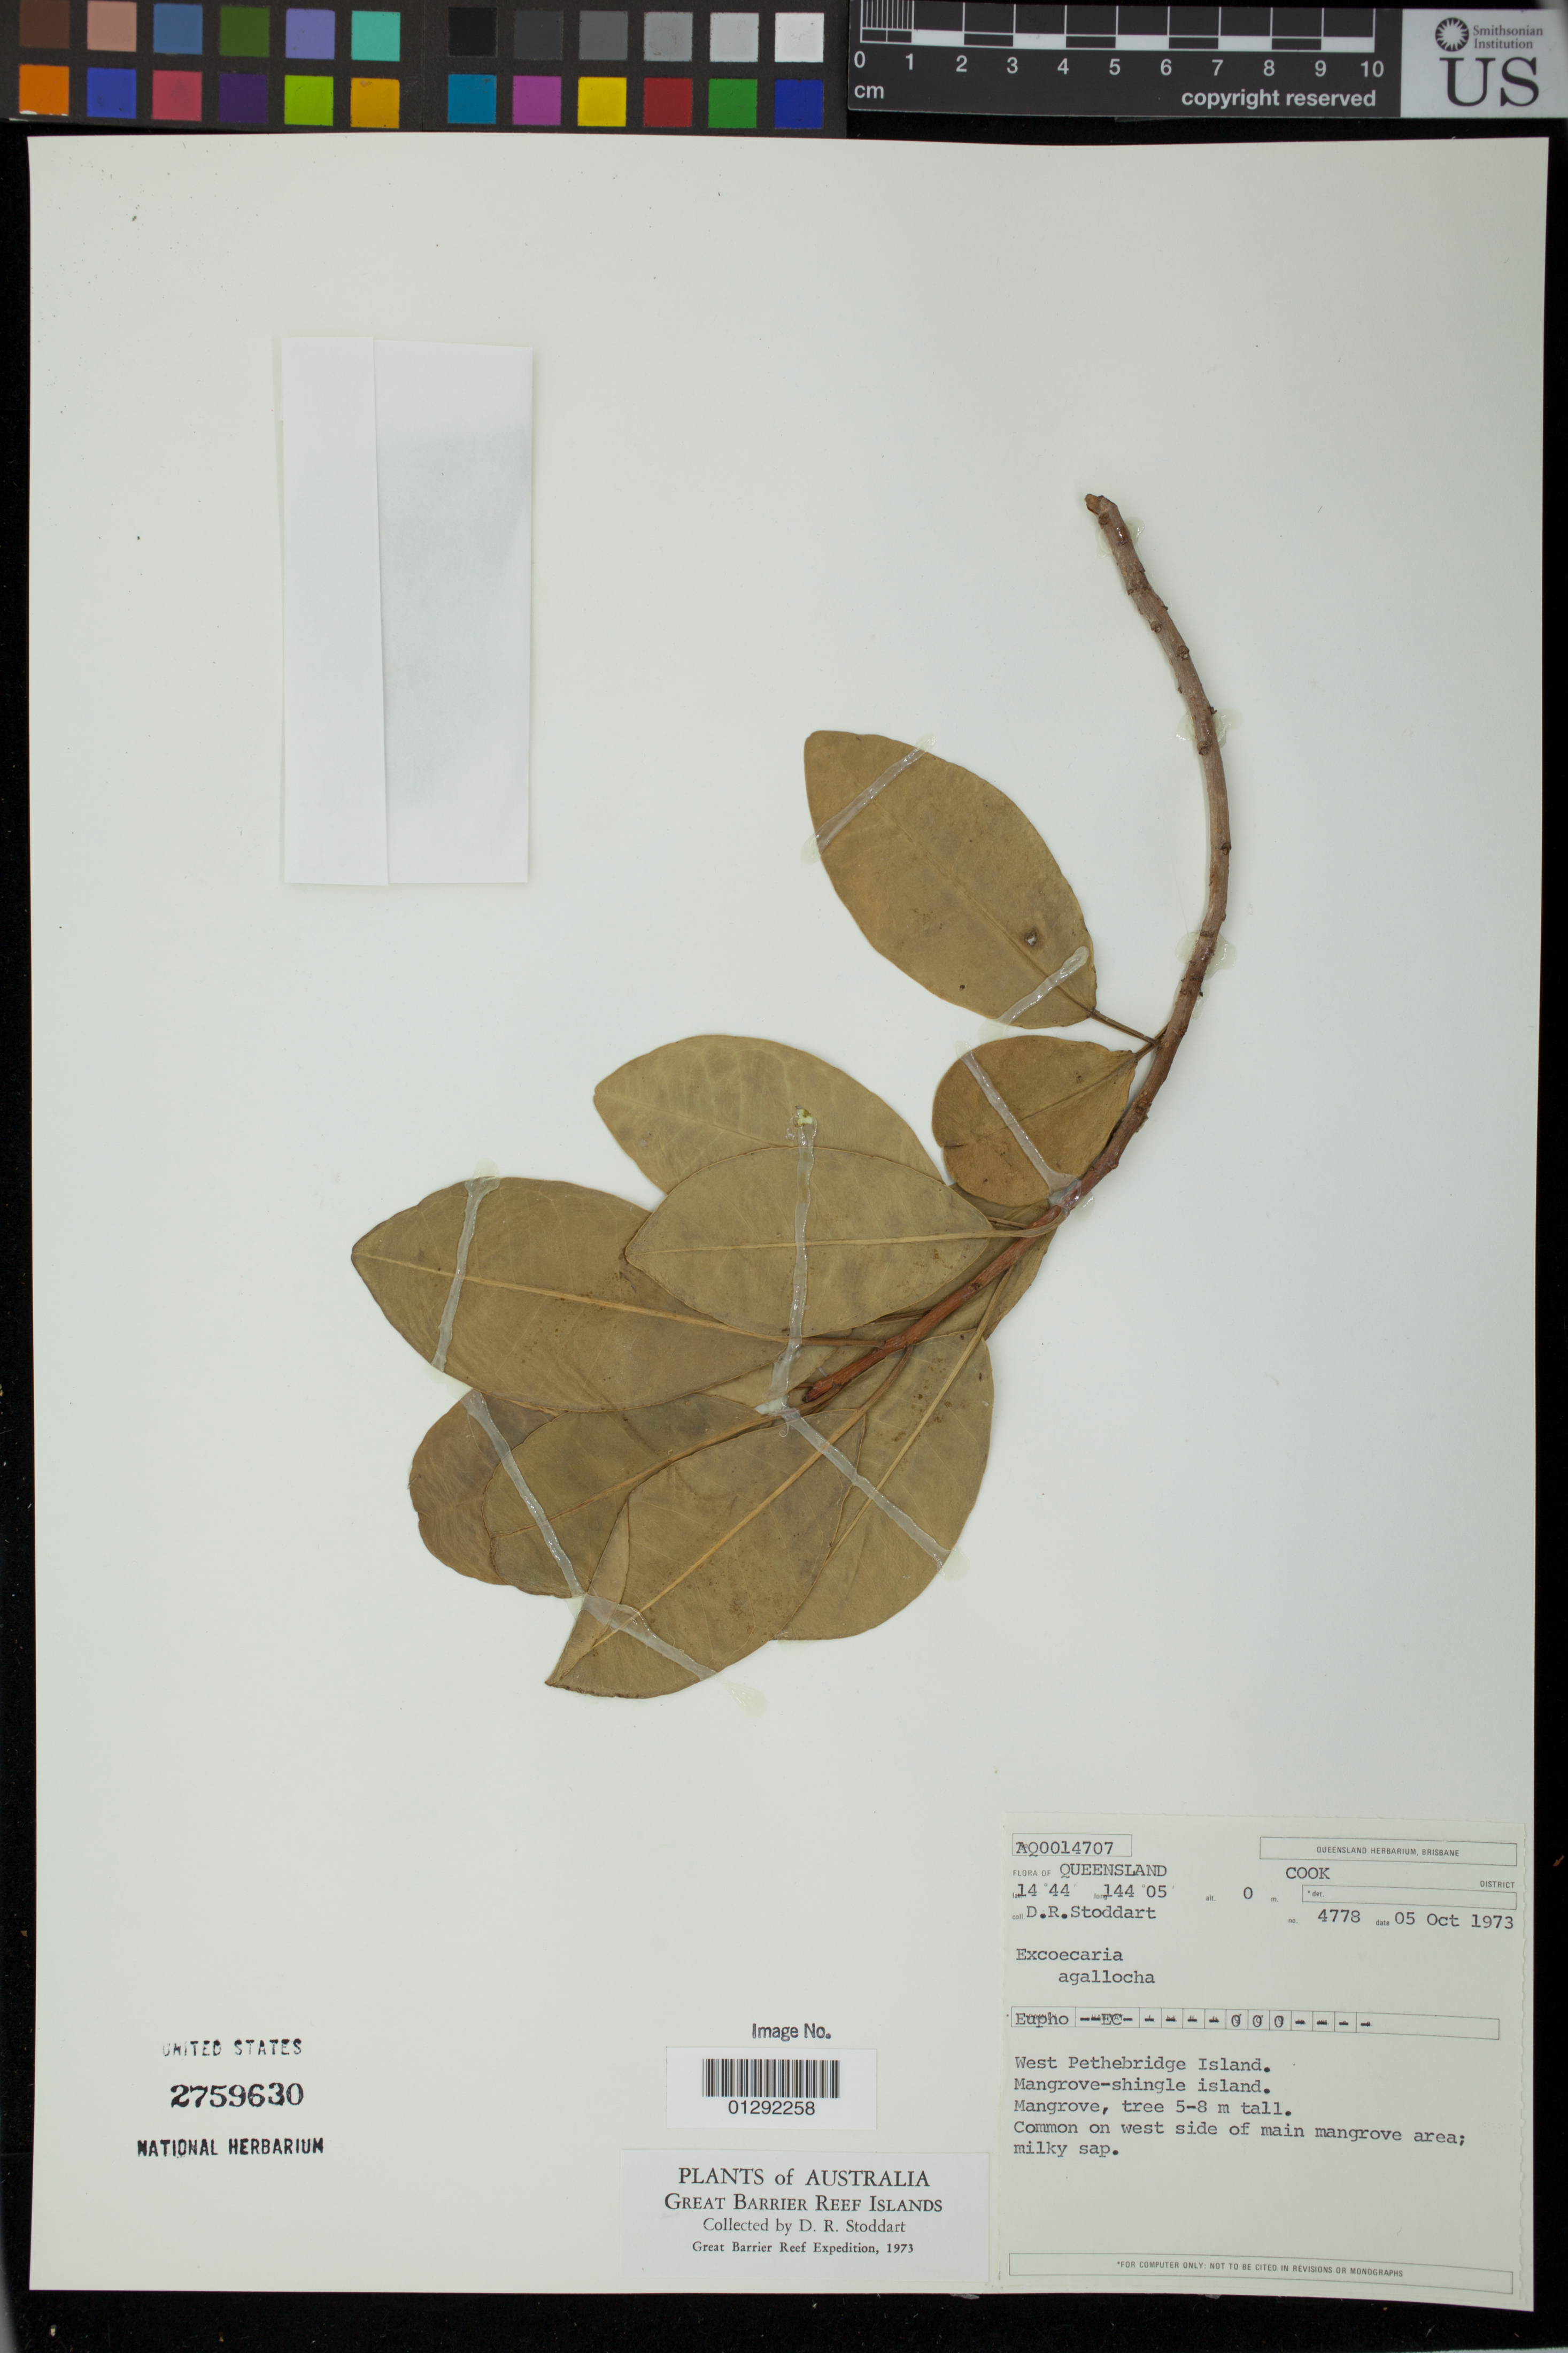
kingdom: Plantae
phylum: Tracheophyta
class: Magnoliopsida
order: Malpighiales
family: Euphorbiaceae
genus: Excoecaria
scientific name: Excoecaria agallocha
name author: L.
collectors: D. R. Stoddart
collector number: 4778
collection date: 1973-10-05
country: Australia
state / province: Queensland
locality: Cook. West Pethebridge Island.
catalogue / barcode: US 2759630